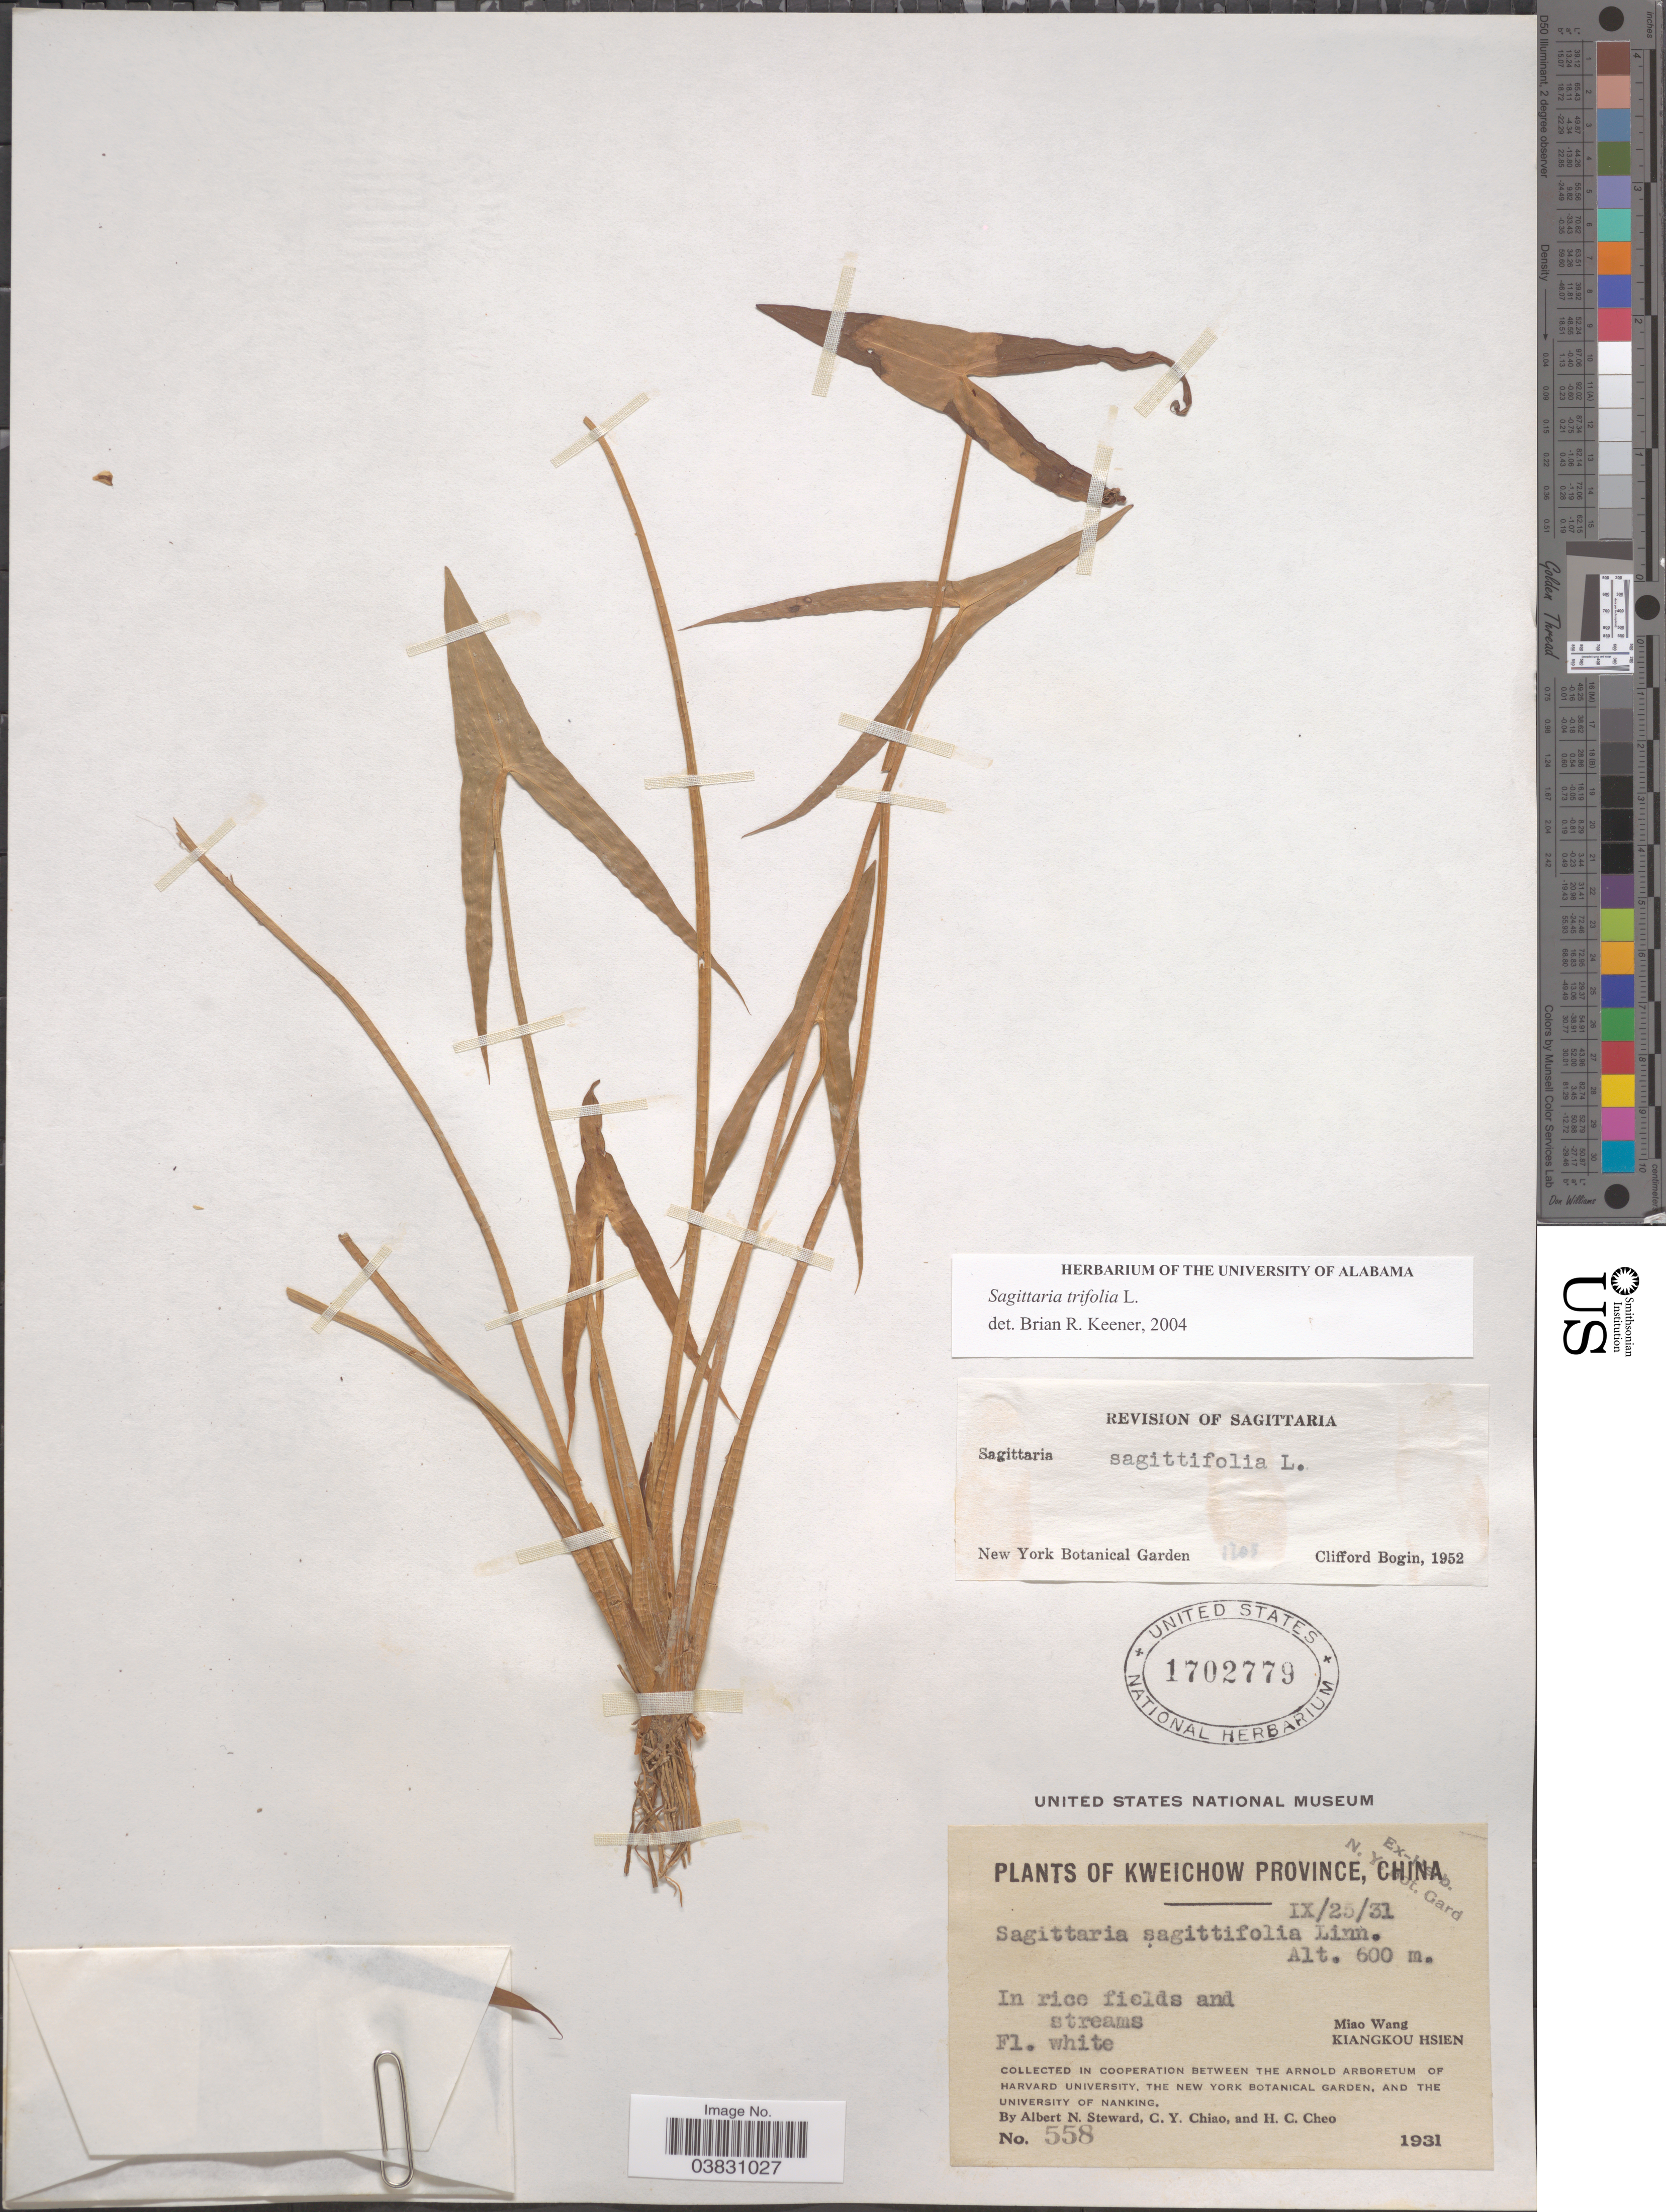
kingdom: Plantae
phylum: Tracheophyta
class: Liliopsida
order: Alismatales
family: Alismataceae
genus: Sagittaria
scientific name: Sagittaria trifolia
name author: L.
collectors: A. N. Steward, C. Y. Chiao & H. Cheo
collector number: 558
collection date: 1931-09-25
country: China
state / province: Guizhou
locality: Kweichow Province. Miao Wang. Kiangkou Hsien.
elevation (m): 600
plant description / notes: Leaf tissue sampled for DNA sequencing.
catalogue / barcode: US 1702779